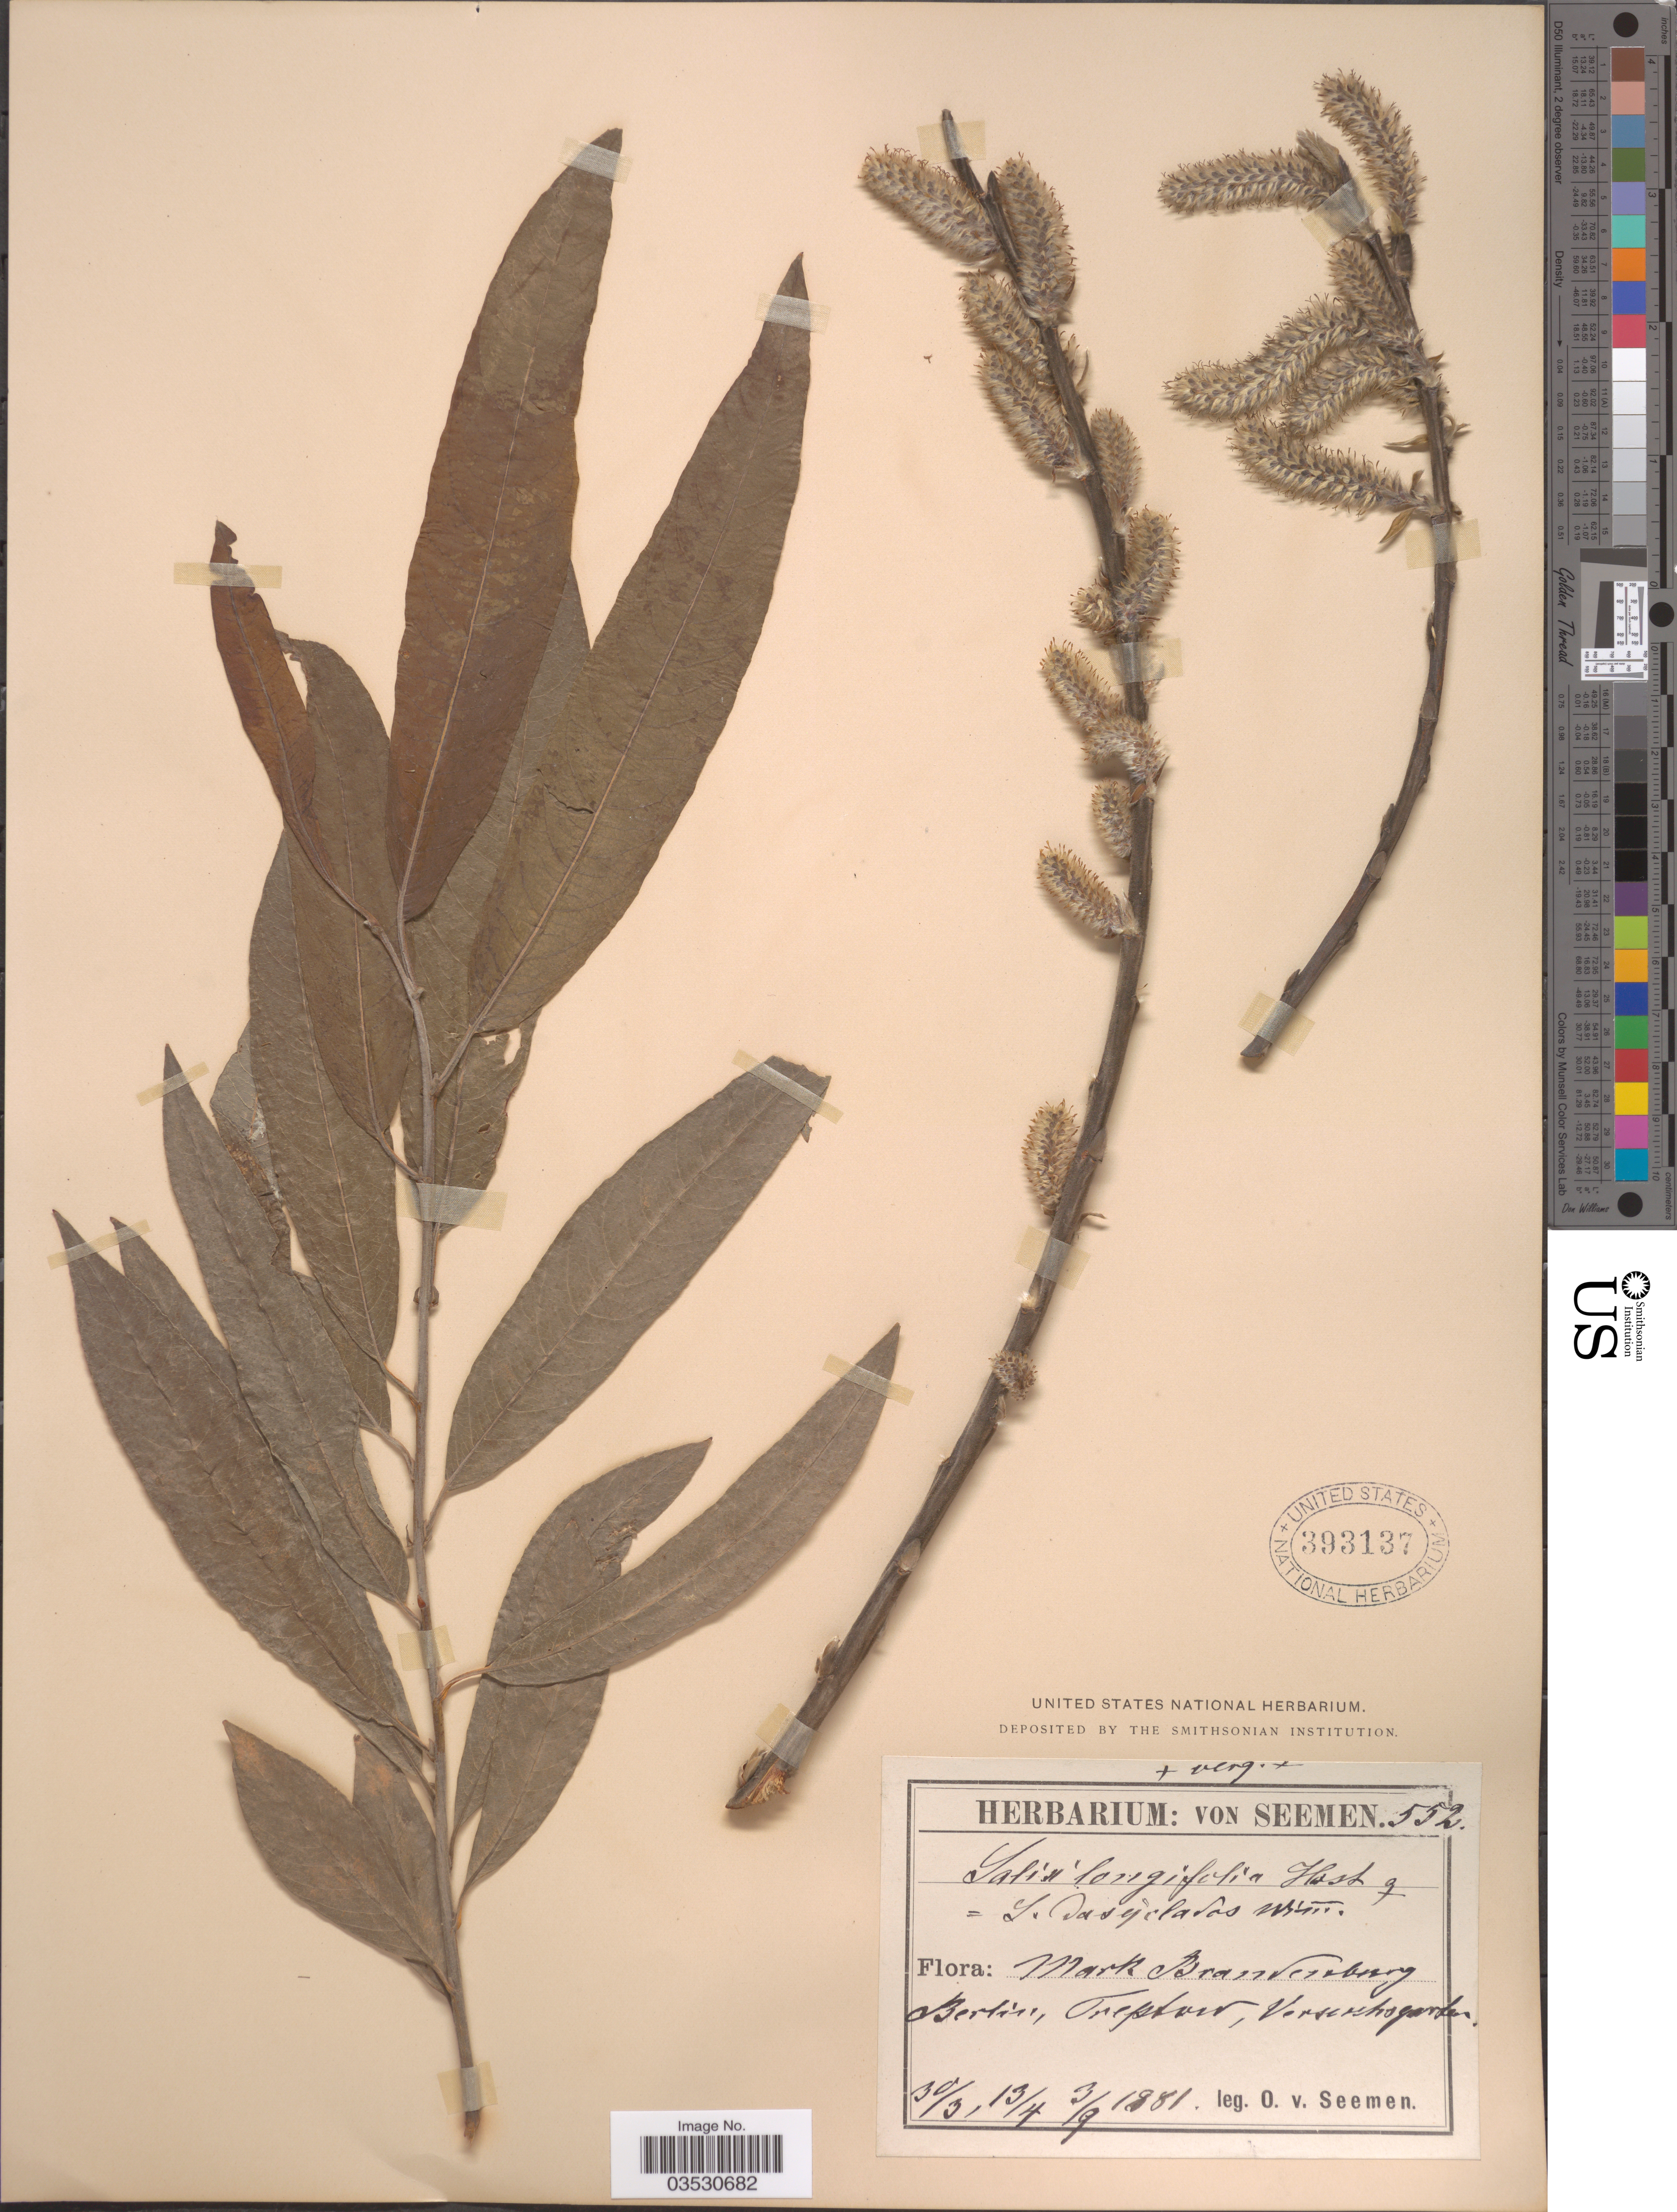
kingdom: Plantae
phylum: Tracheophyta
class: Magnoliopsida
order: Malpighiales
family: Salicaceae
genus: Salix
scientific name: Salix longifolia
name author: Host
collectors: K. O. von Seemen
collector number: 552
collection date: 1881-03-30/1881-09-03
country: Germany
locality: Mark Brandenburg, Berlin, Treptow, Versuchsgarten.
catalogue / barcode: US 393137